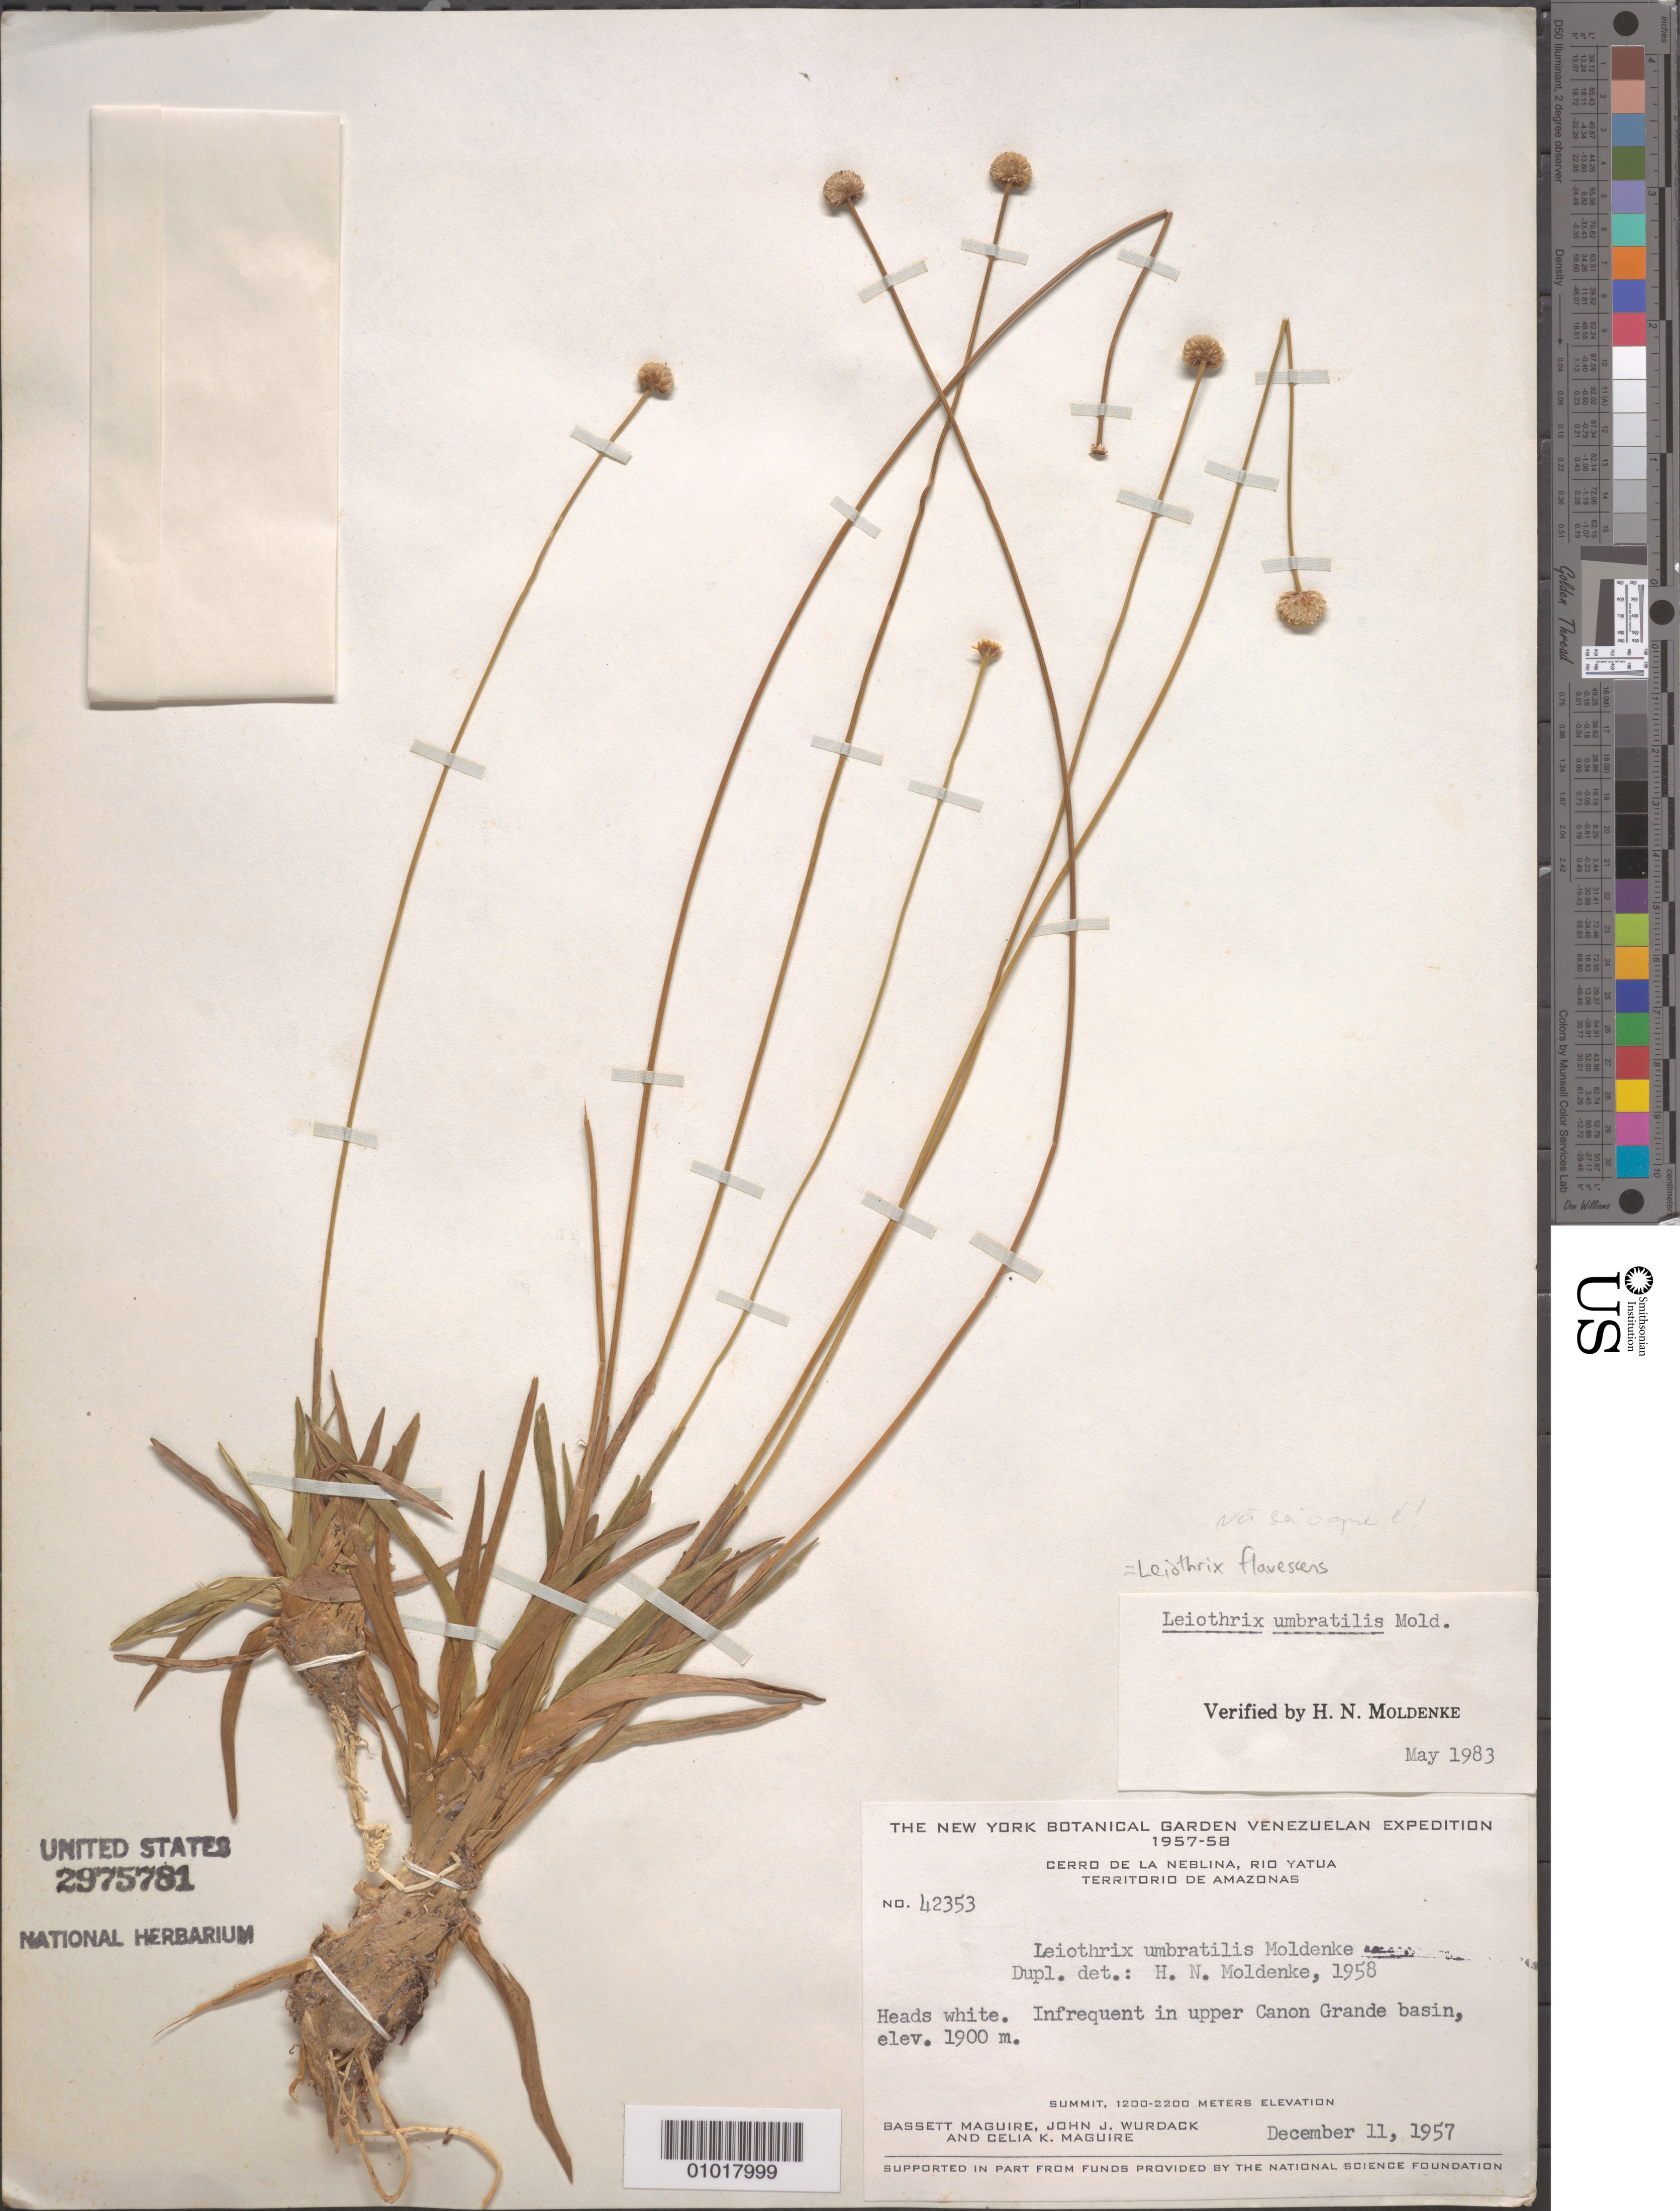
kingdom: Plantae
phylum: Tracheophyta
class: Liliopsida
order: Poales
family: Eriocaulaceae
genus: Leiothrix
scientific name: Leiothrix umbratilis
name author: Moldenke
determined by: Moldenke, H. N.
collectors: B. Maguire, J. J. Wurdack & C. K. Maguire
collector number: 42353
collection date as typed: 11-Dec-57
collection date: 1957-12-11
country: Venezuela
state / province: Amazonas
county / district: Río Negro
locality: Cerro de la Neblina, Río Yatua, upper Caño Grande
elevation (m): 1900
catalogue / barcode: US 2975781